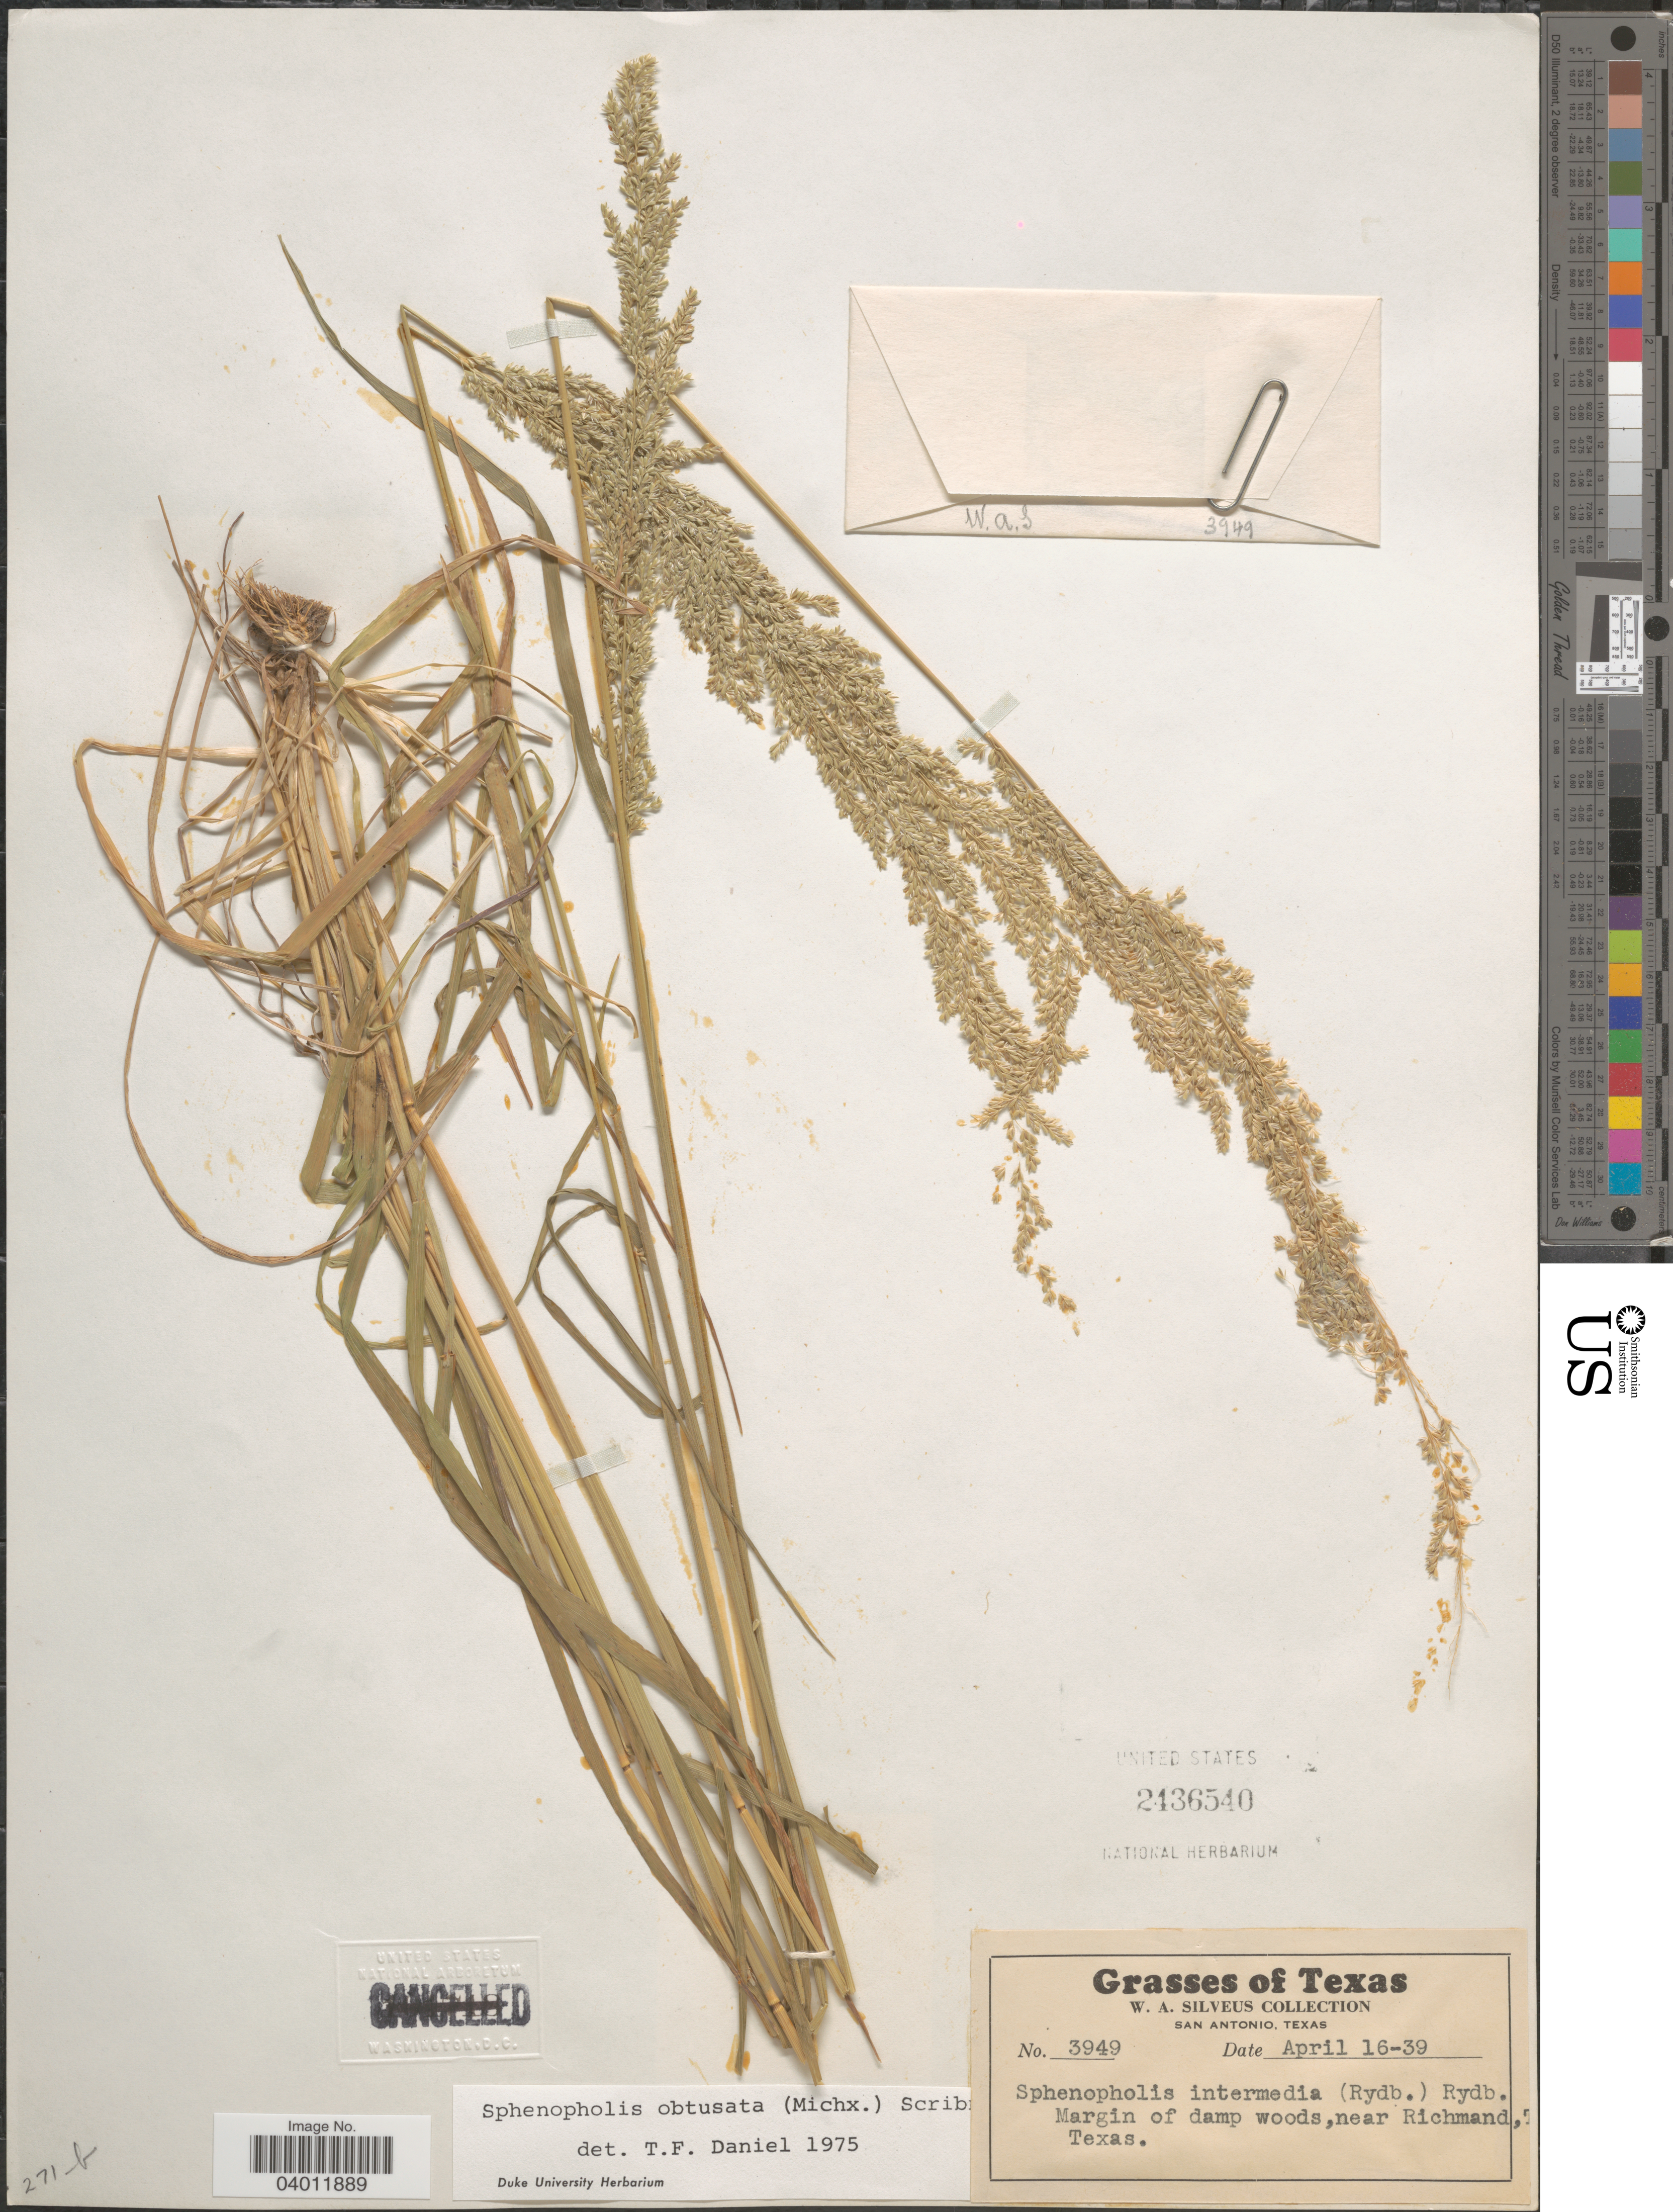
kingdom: Plantae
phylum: Tracheophyta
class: Liliopsida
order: Poales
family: Poaceae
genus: Sphenopholis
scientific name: Sphenopholis obtusata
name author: (Michx.) Scribn.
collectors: W. Silveus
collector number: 3949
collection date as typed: Transcribed d/m/y: 16/4/39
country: United States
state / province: Texas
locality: Near Richmand.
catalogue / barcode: US 2436540